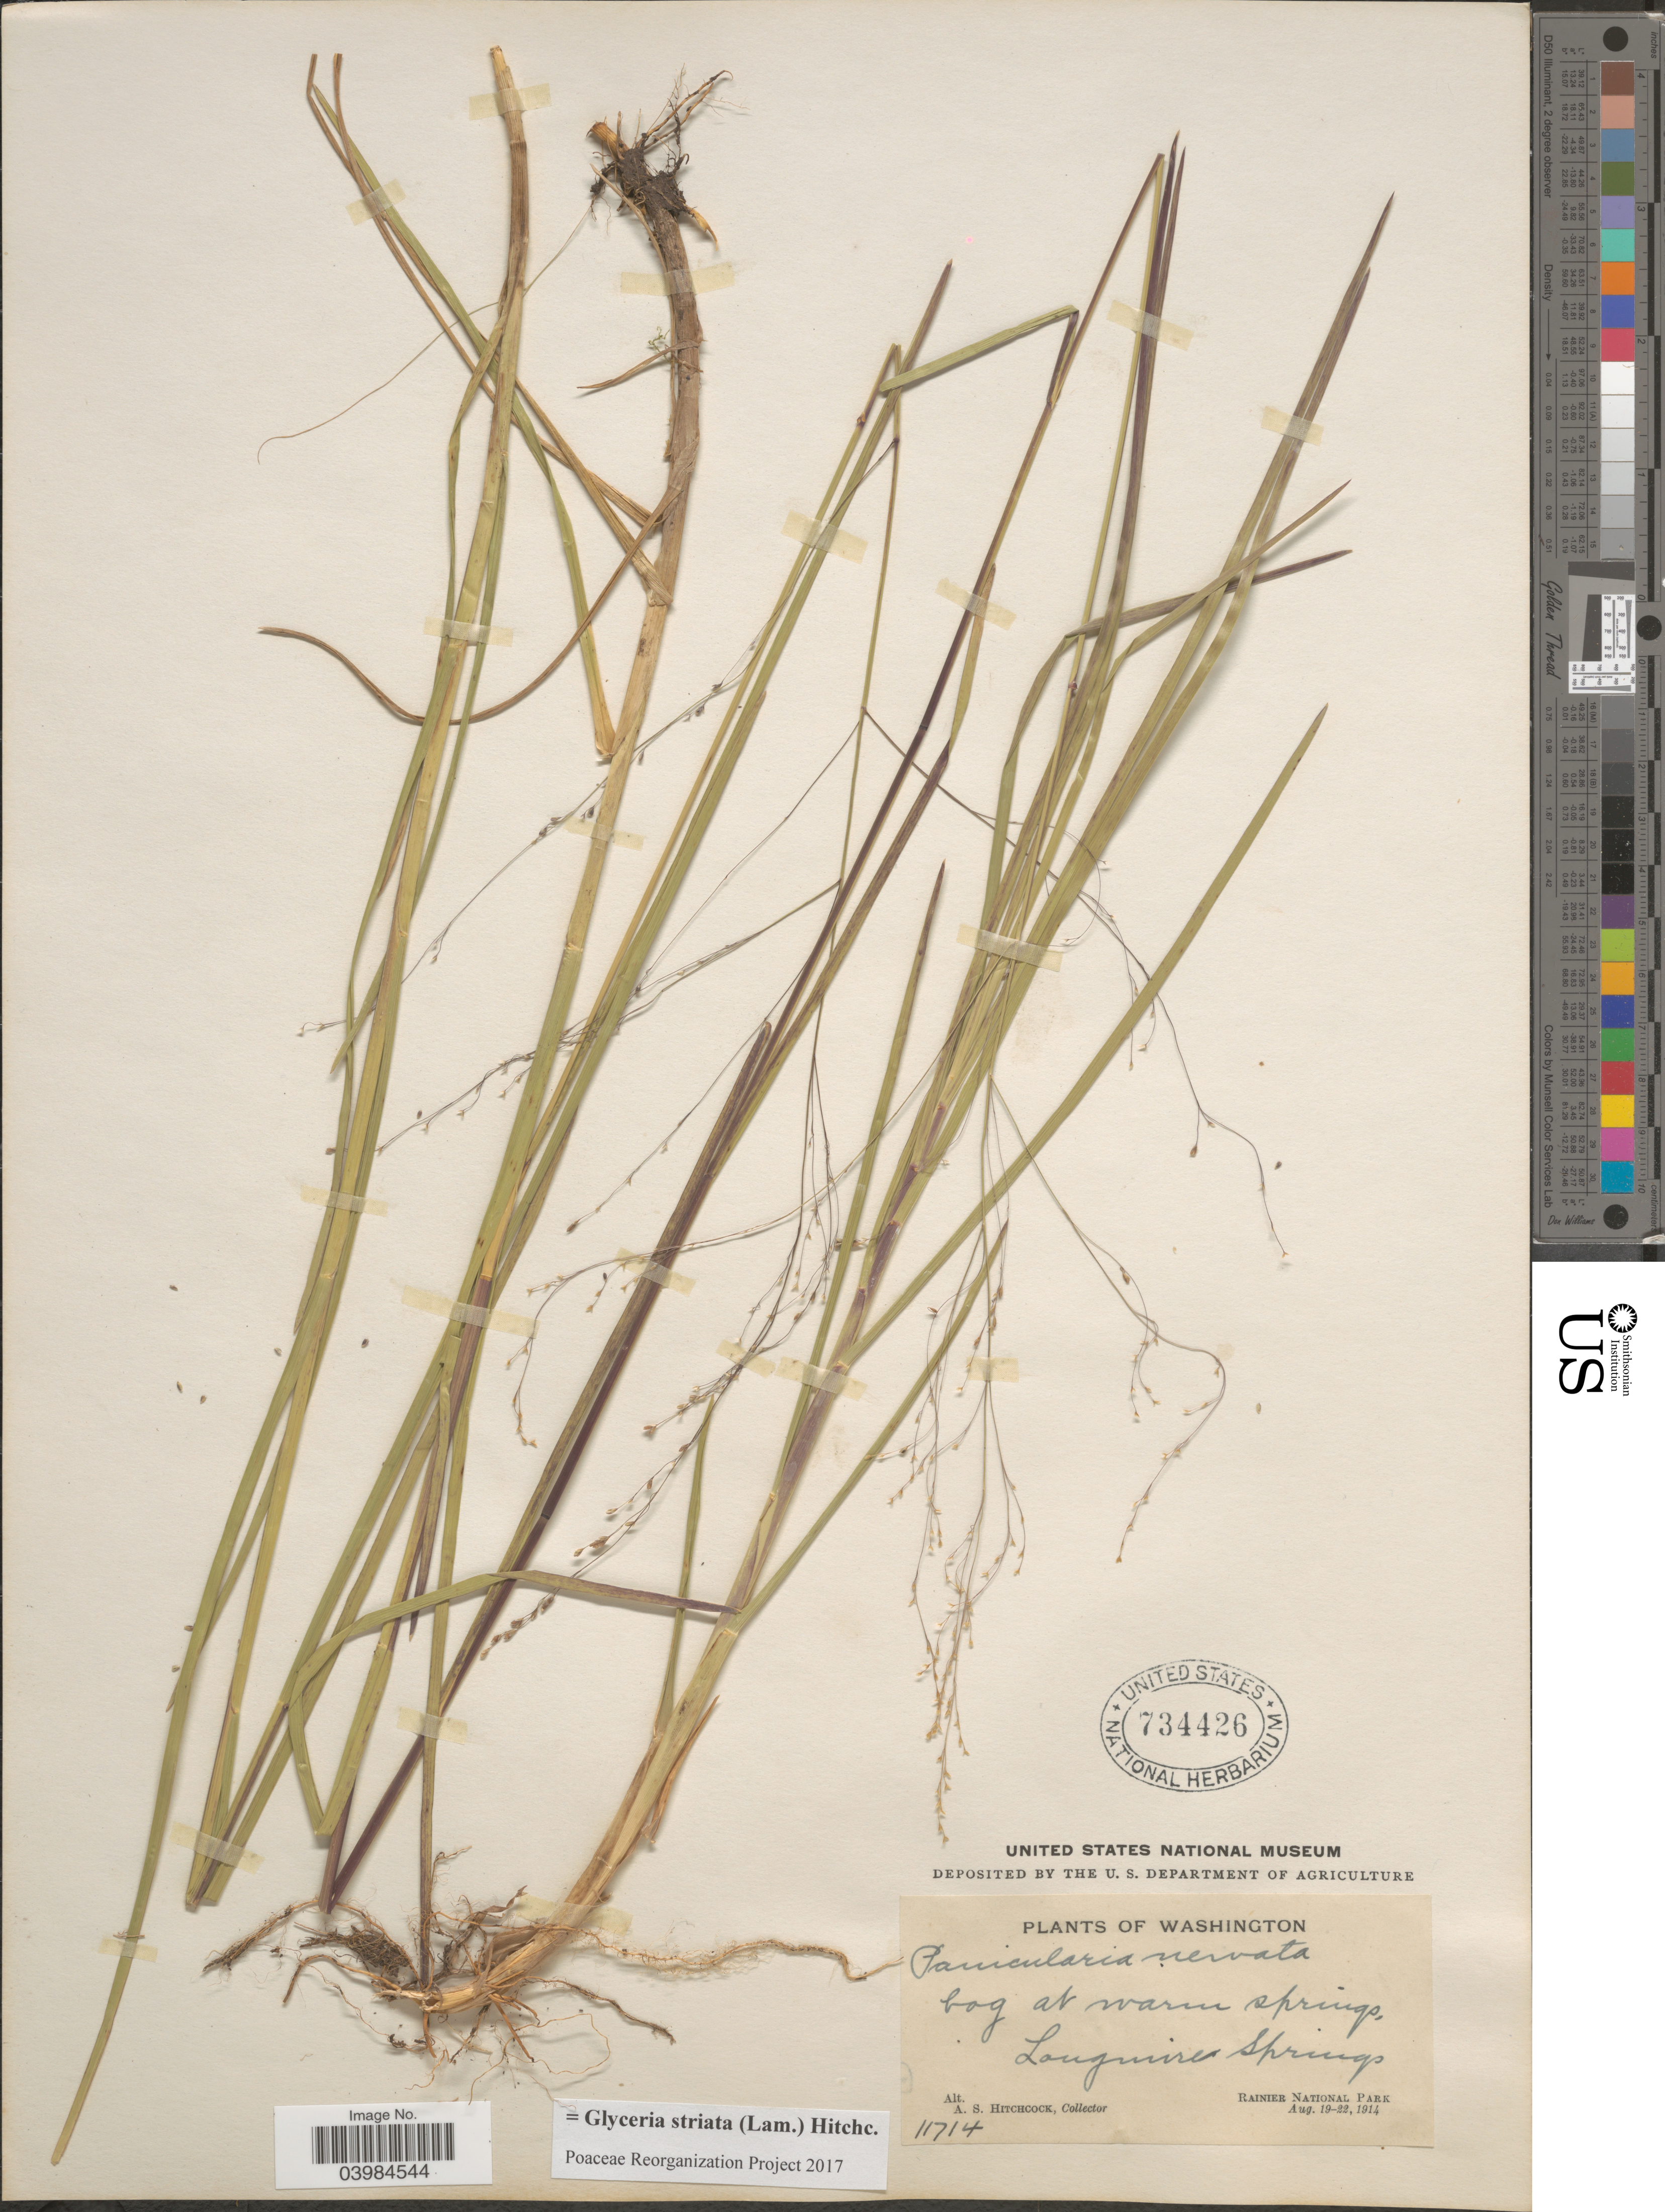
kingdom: Plantae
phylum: Tracheophyta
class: Liliopsida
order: Poales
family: Poaceae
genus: Glyceria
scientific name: Glyceria striata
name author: (Lam.) Hitchc.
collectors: A. S. Hitchcock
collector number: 11714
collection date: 1914-08-19/1914-08-22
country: United States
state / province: Washington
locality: Bog at warm springs, Longmire Springs. Rainier National Park.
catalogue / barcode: US 734426